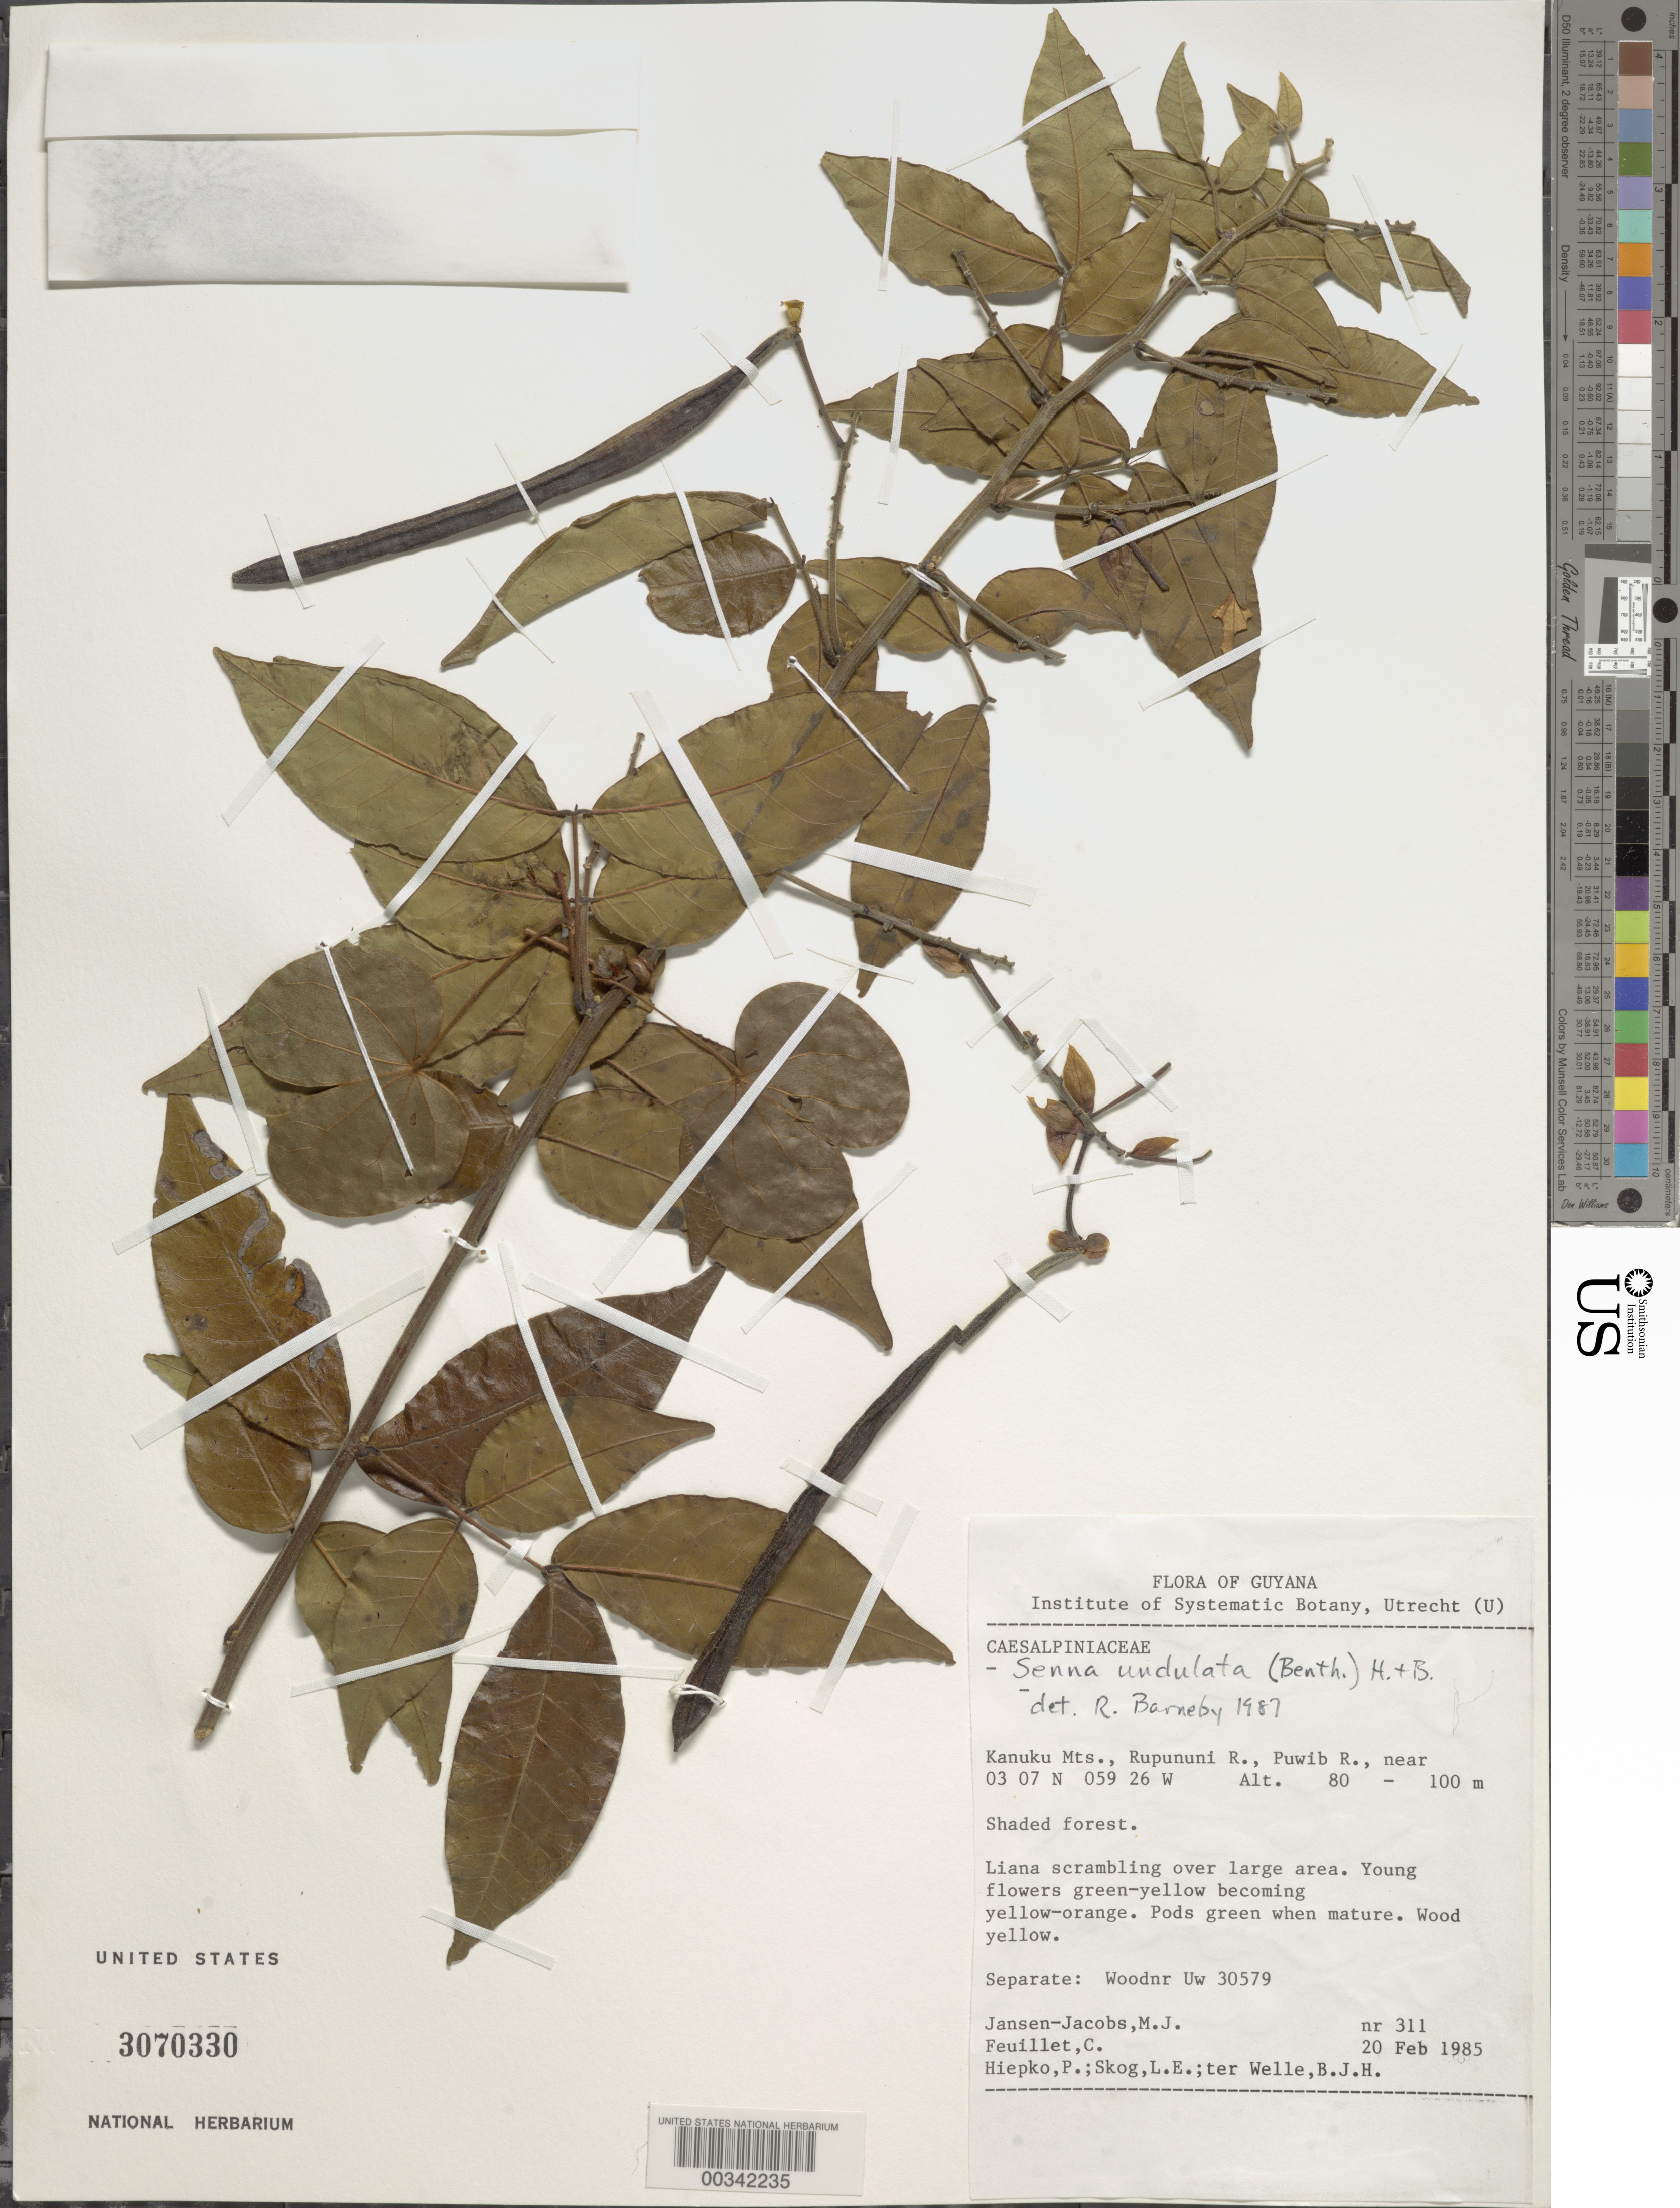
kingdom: Plantae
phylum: Tracheophyta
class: Magnoliopsida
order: Fabales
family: Fabaceae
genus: Senna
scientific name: Senna undulata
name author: (Benth.) H.S. Irwin & Barneby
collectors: M. J. Jansen-Jacobs, C. Feuillet, P. H. Hiepko, L. E. Skog & B. Welle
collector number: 311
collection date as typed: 20 Feb 1985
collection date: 1985-02-20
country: Guyana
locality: Kanuku mts., rupununi r., puwib r.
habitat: Shaded forest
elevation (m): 80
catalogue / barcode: US 3070330